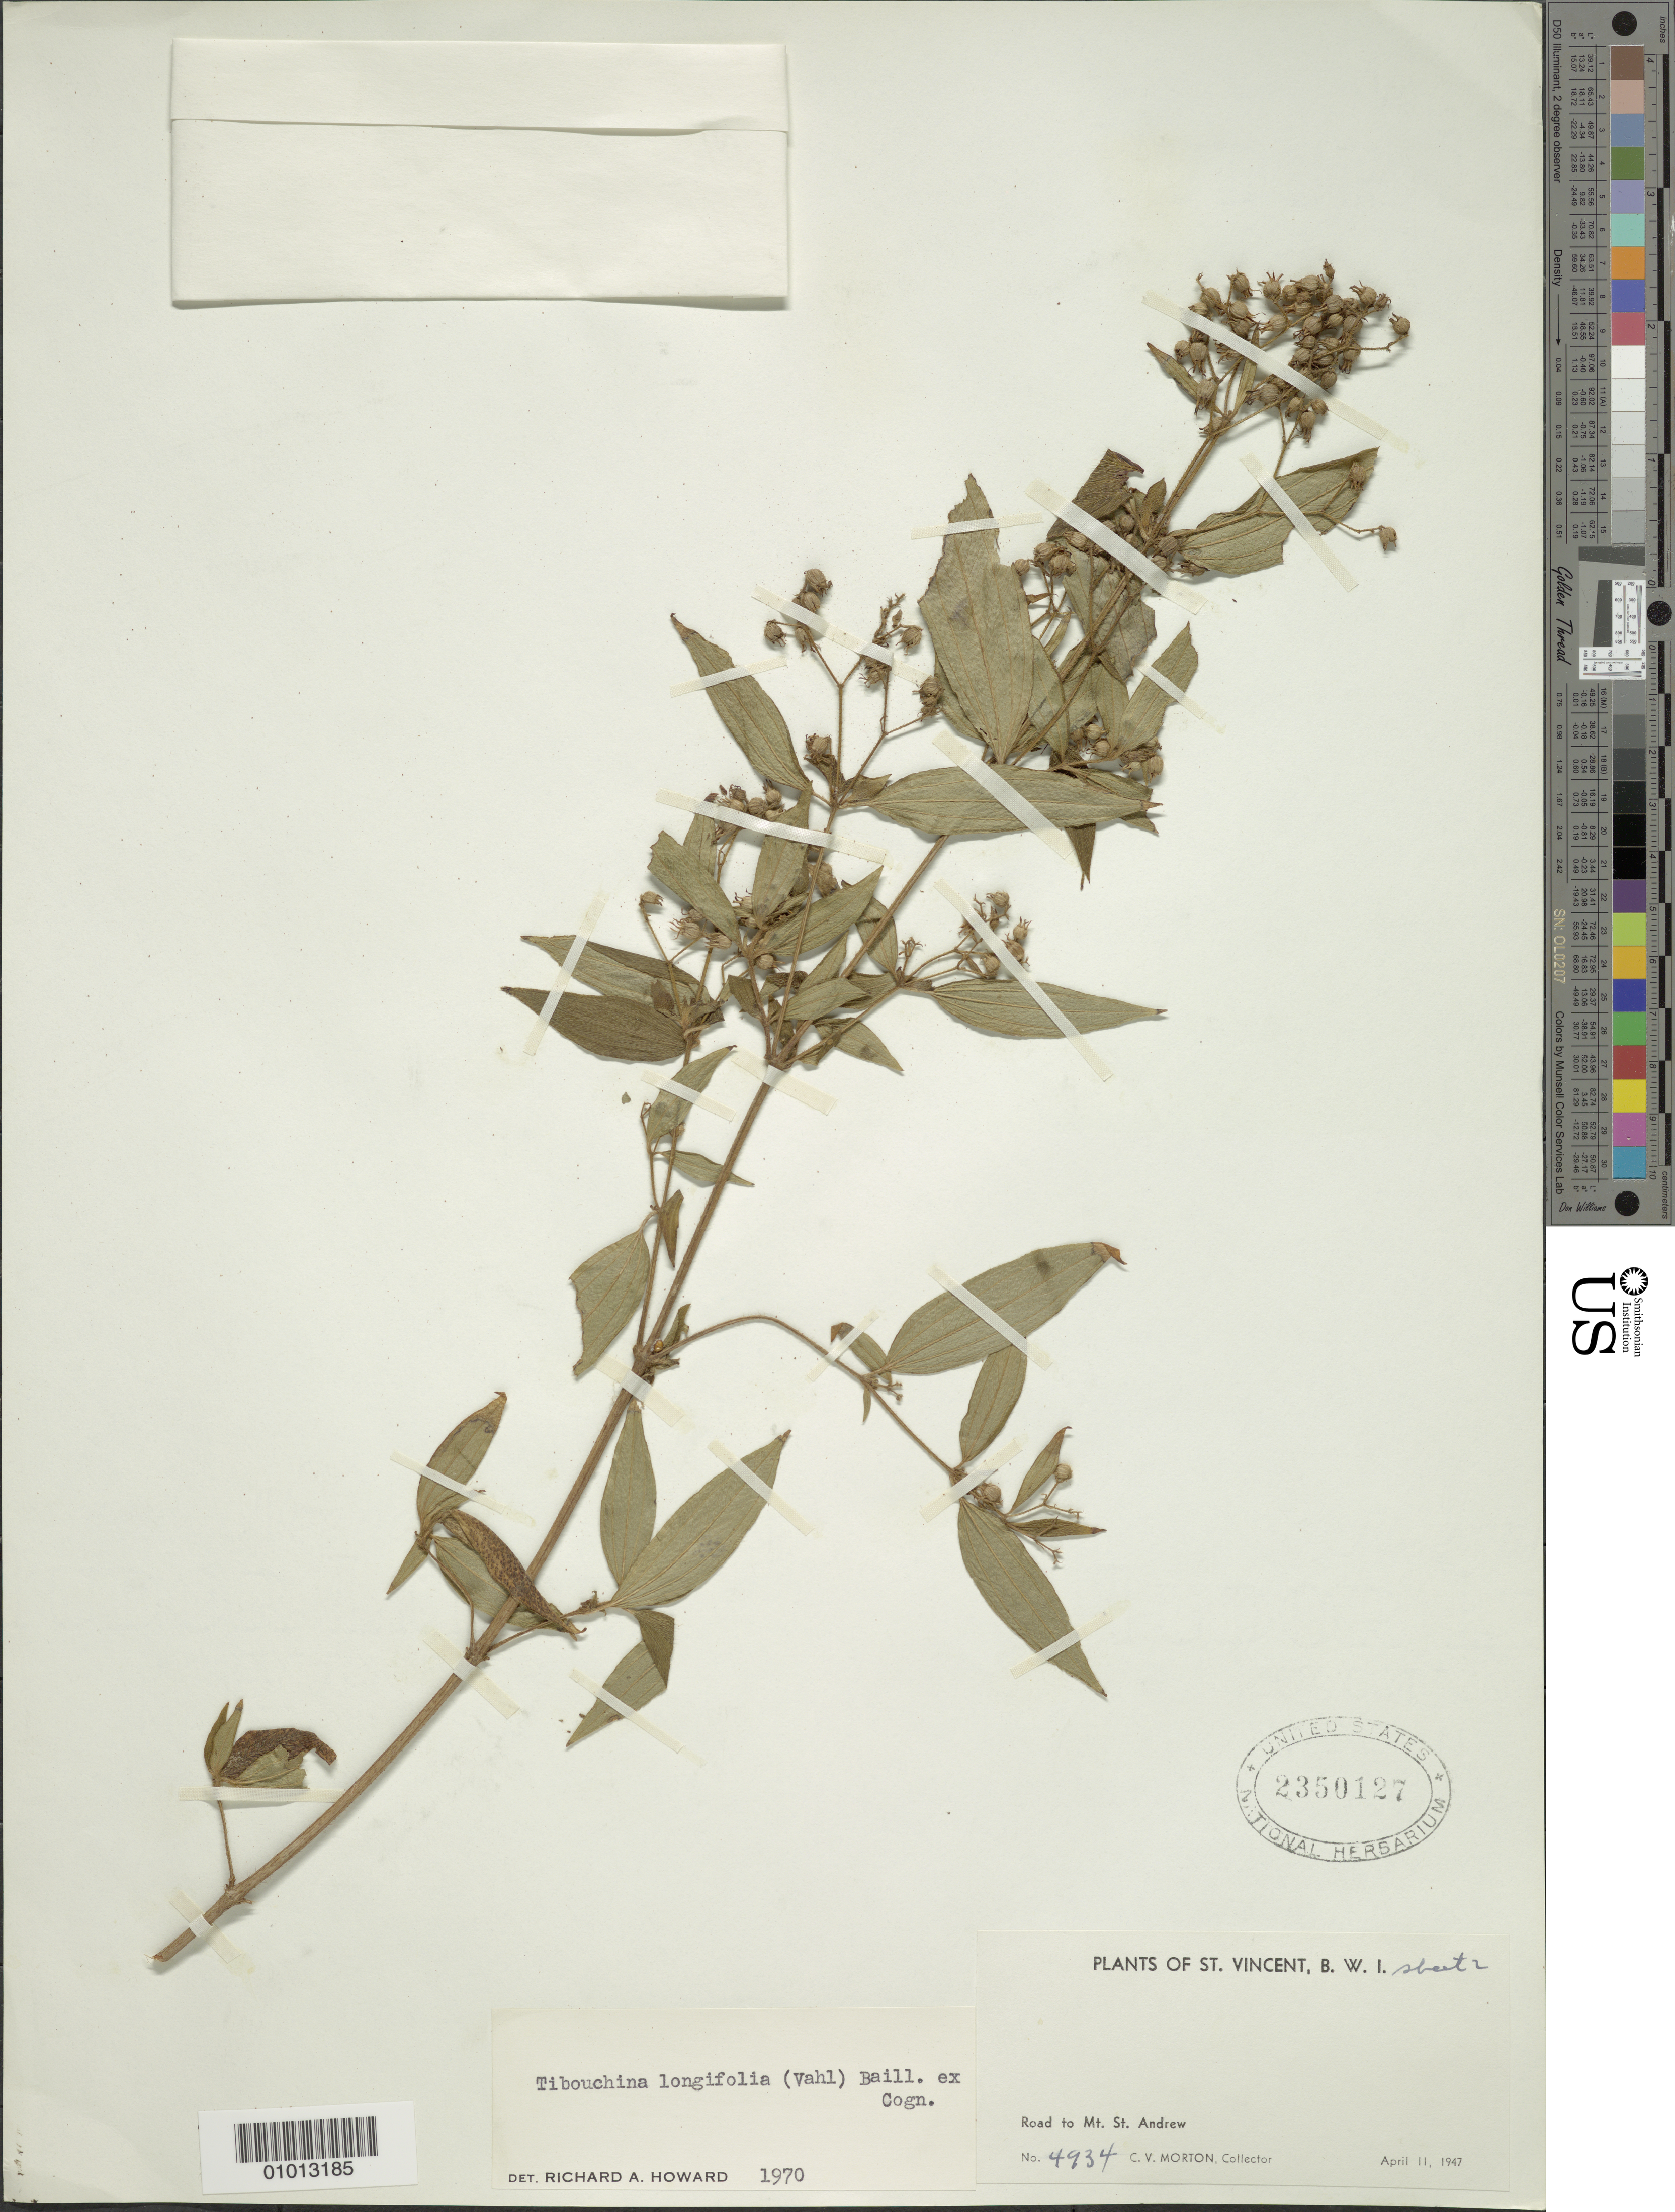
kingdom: Plantae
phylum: Tracheophyta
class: Magnoliopsida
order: Myrtales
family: Melastomataceae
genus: Chaetogastra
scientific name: Chaetogastra longifolia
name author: (Vahl) DC.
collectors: C. V. Morton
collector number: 4934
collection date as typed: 11 Apr 1947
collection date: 1947-04-11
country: St. Vincent - Grenadines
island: St. Vincent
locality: Road to Mt. St. Andrew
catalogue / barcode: US 2350127